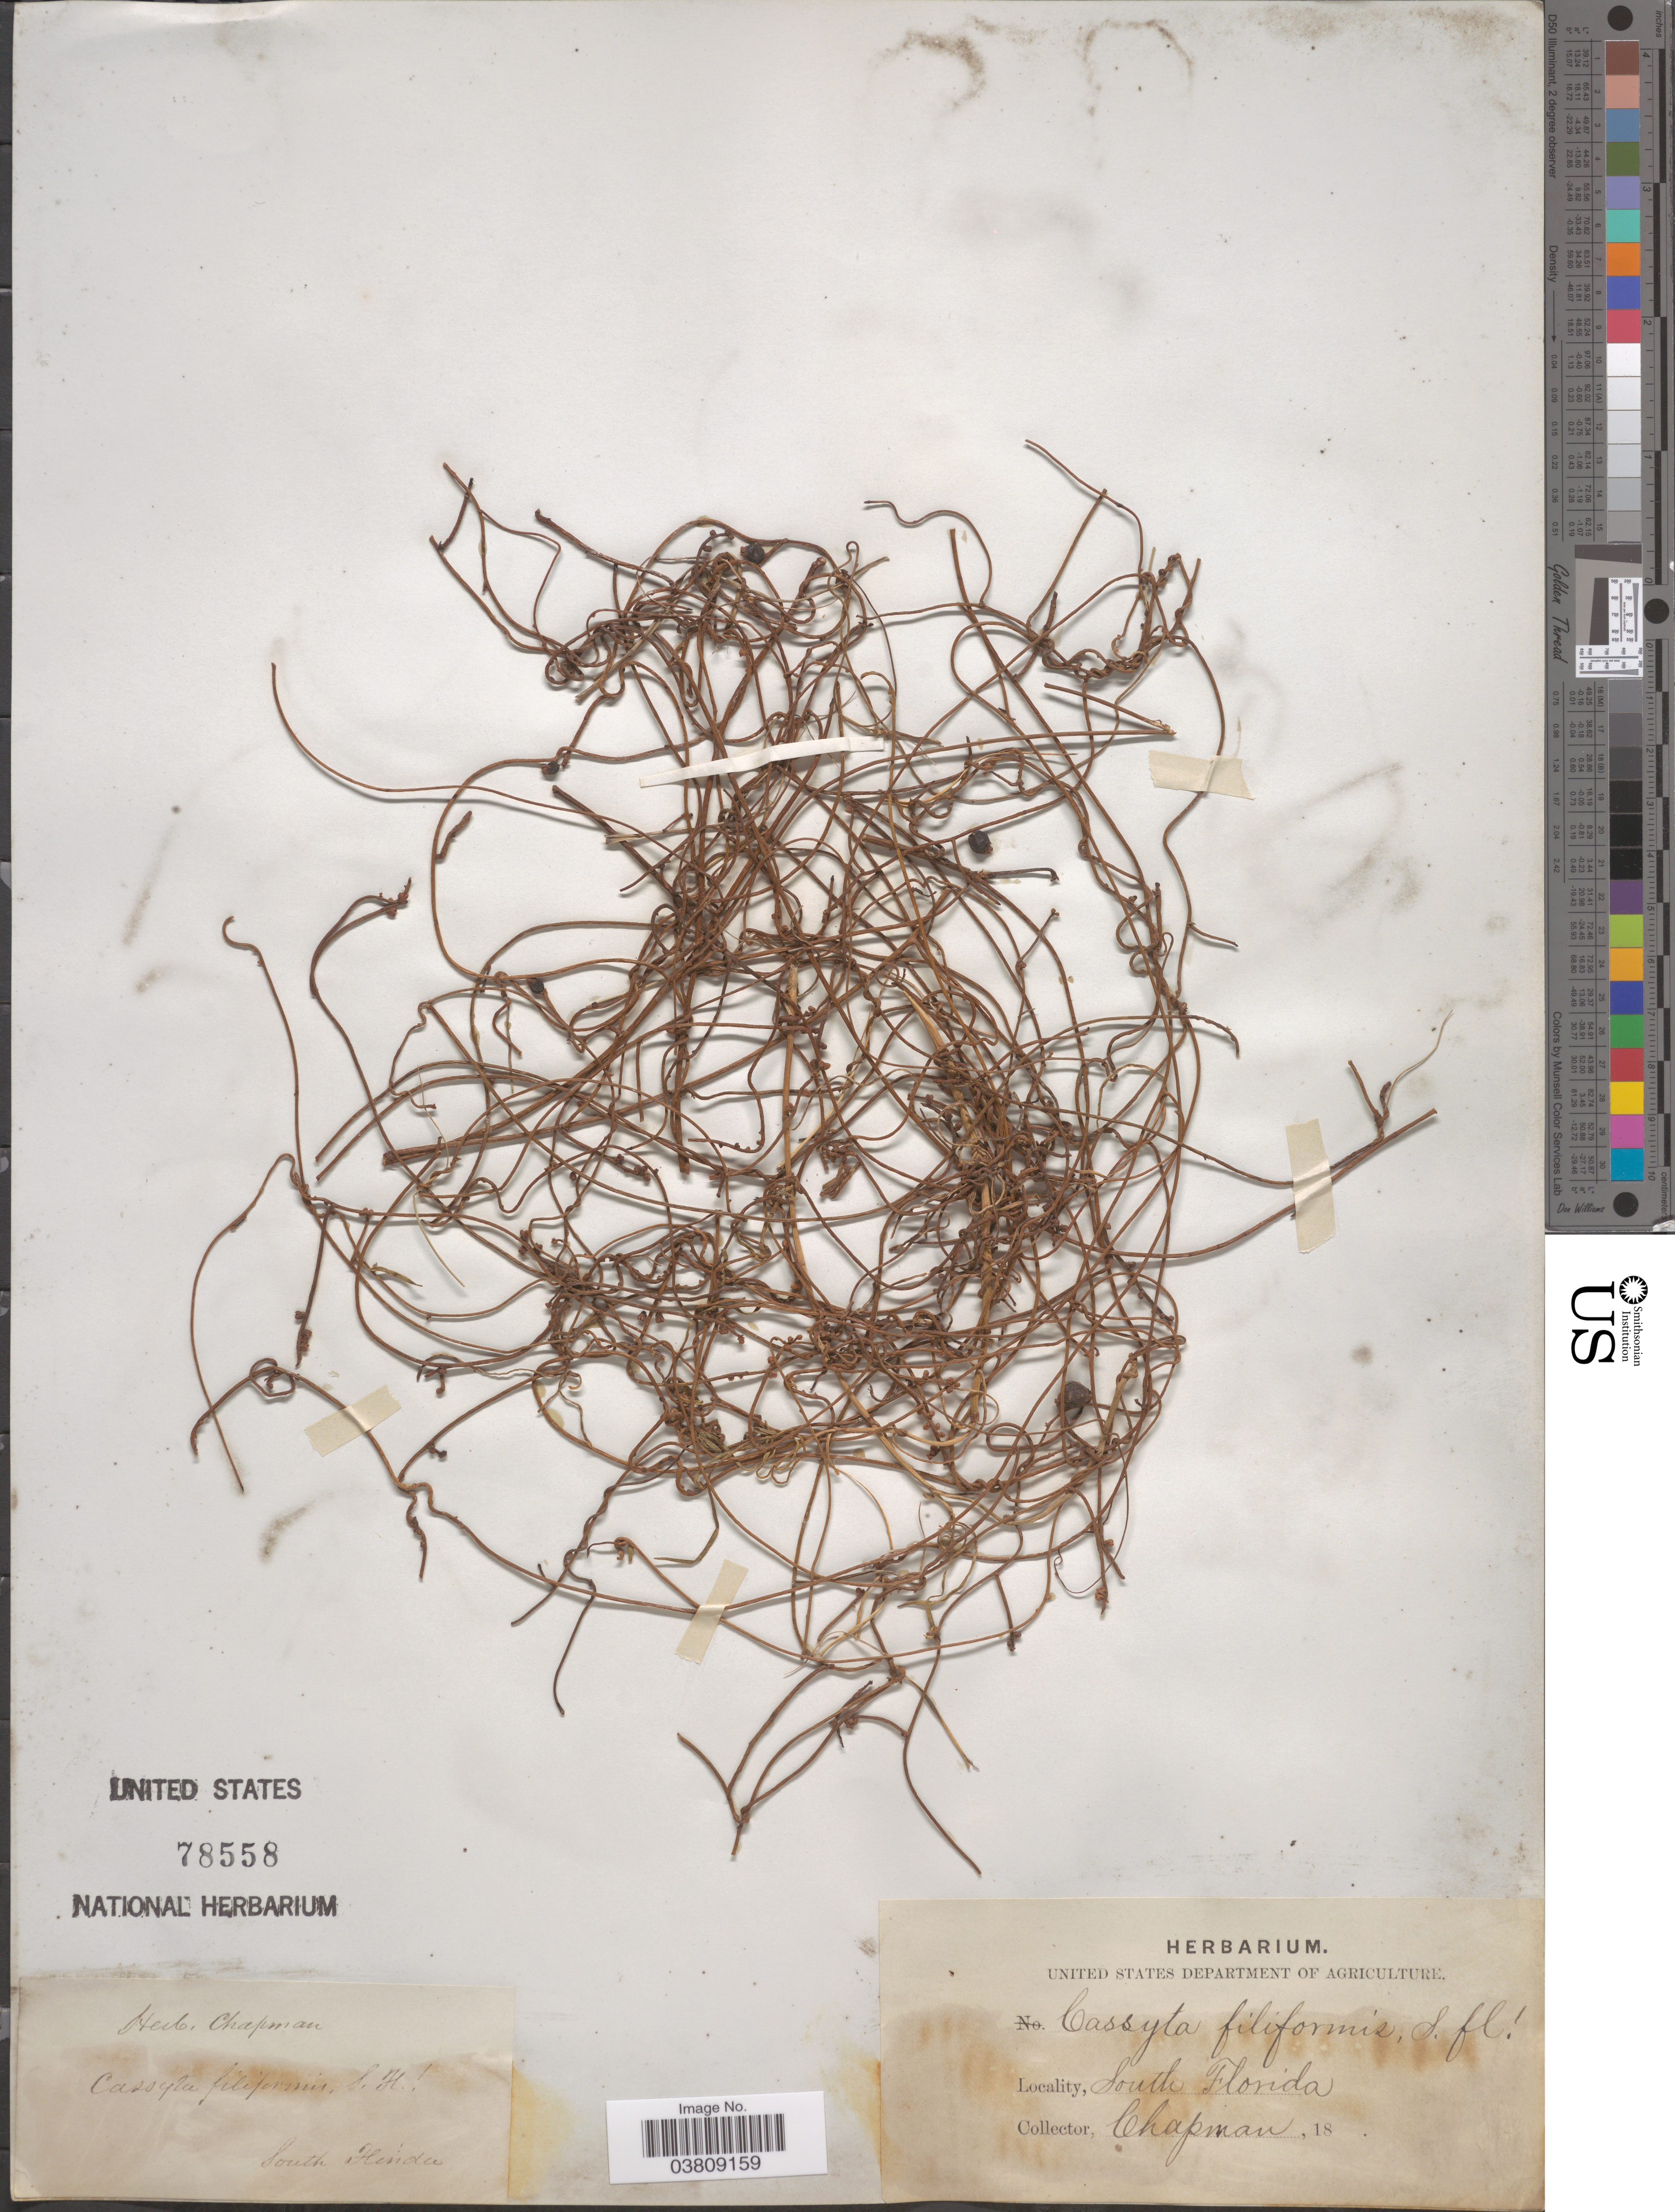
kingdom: Plantae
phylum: Tracheophyta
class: Magnoliopsida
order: Laurales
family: Lauraceae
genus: Cassytha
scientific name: Cassytha filiformis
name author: L.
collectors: A. Chapman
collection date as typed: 18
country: United States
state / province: Florida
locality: South Florida.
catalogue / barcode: US 78558